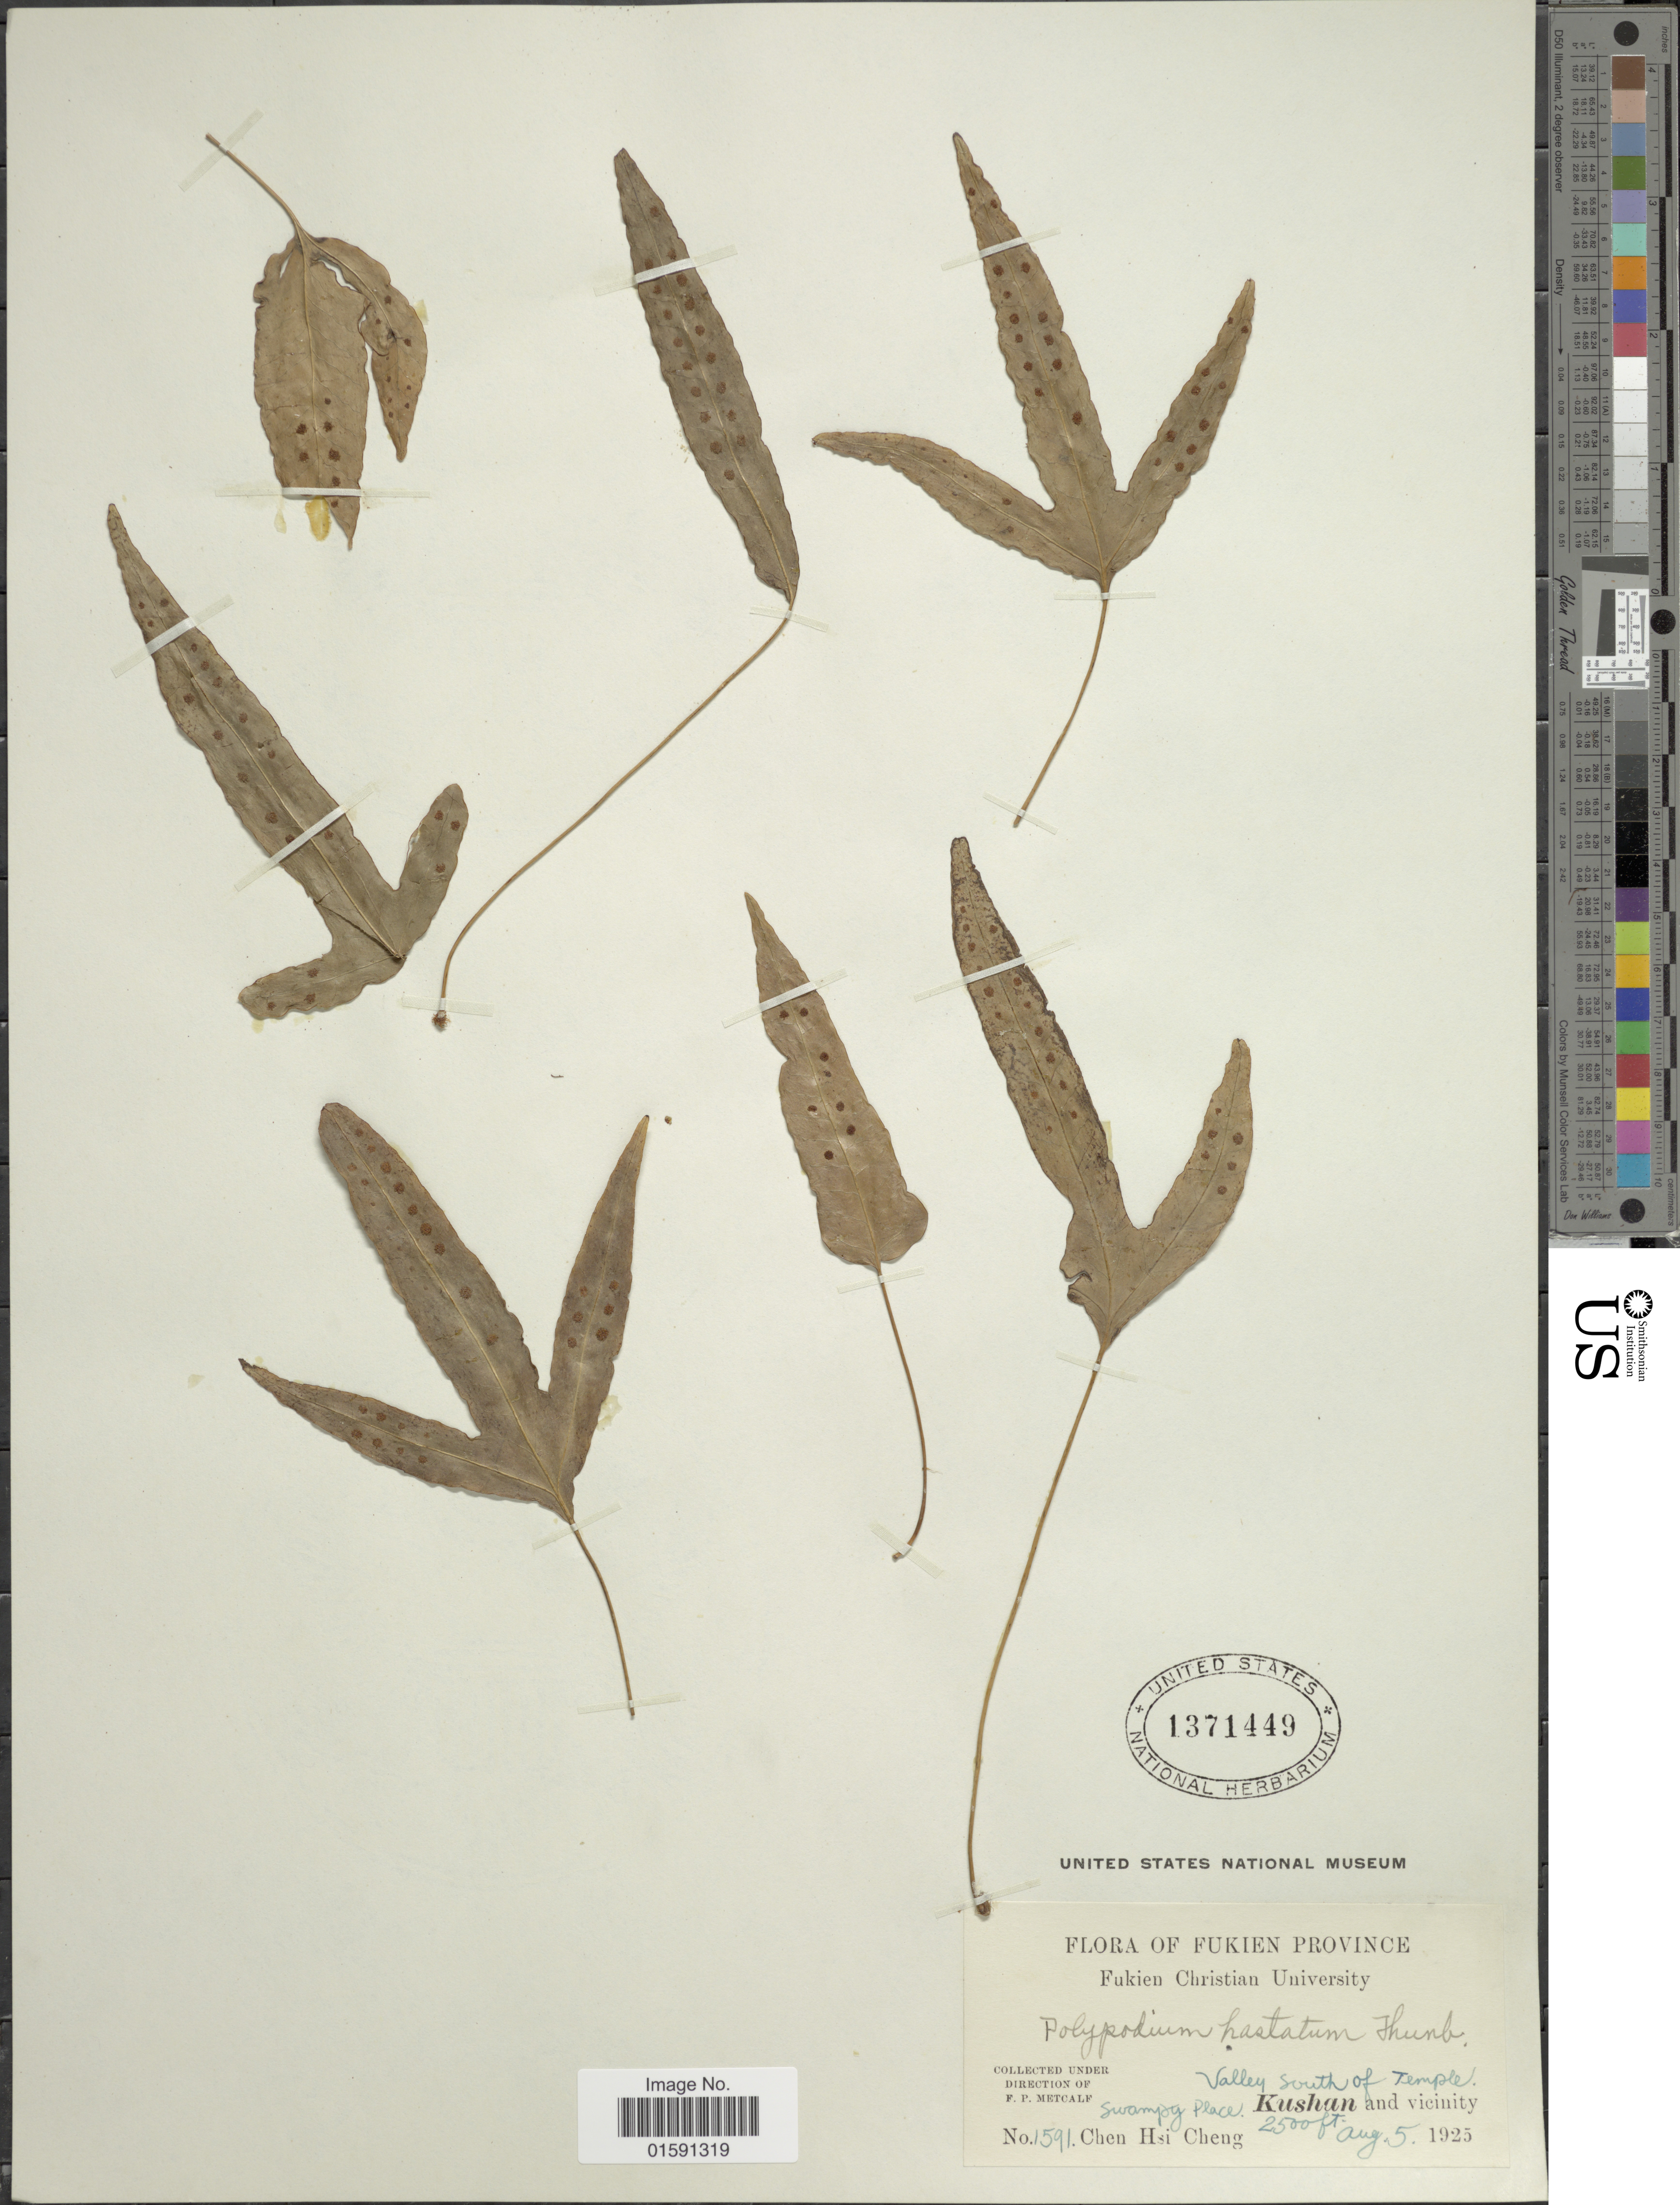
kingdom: Plantae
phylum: Tracheophyta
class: Polypodiopsida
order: Polypodiales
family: Polypodiaceae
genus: Selliguea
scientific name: Selliguea hastata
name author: (Thunb.) Fraser-Jenk.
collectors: Chen Hsi Cheng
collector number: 1591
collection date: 1925-08-05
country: China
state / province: Fujian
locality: Fukien Province. Valley south of Temple, Kushan and vicinity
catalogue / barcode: US 1371449